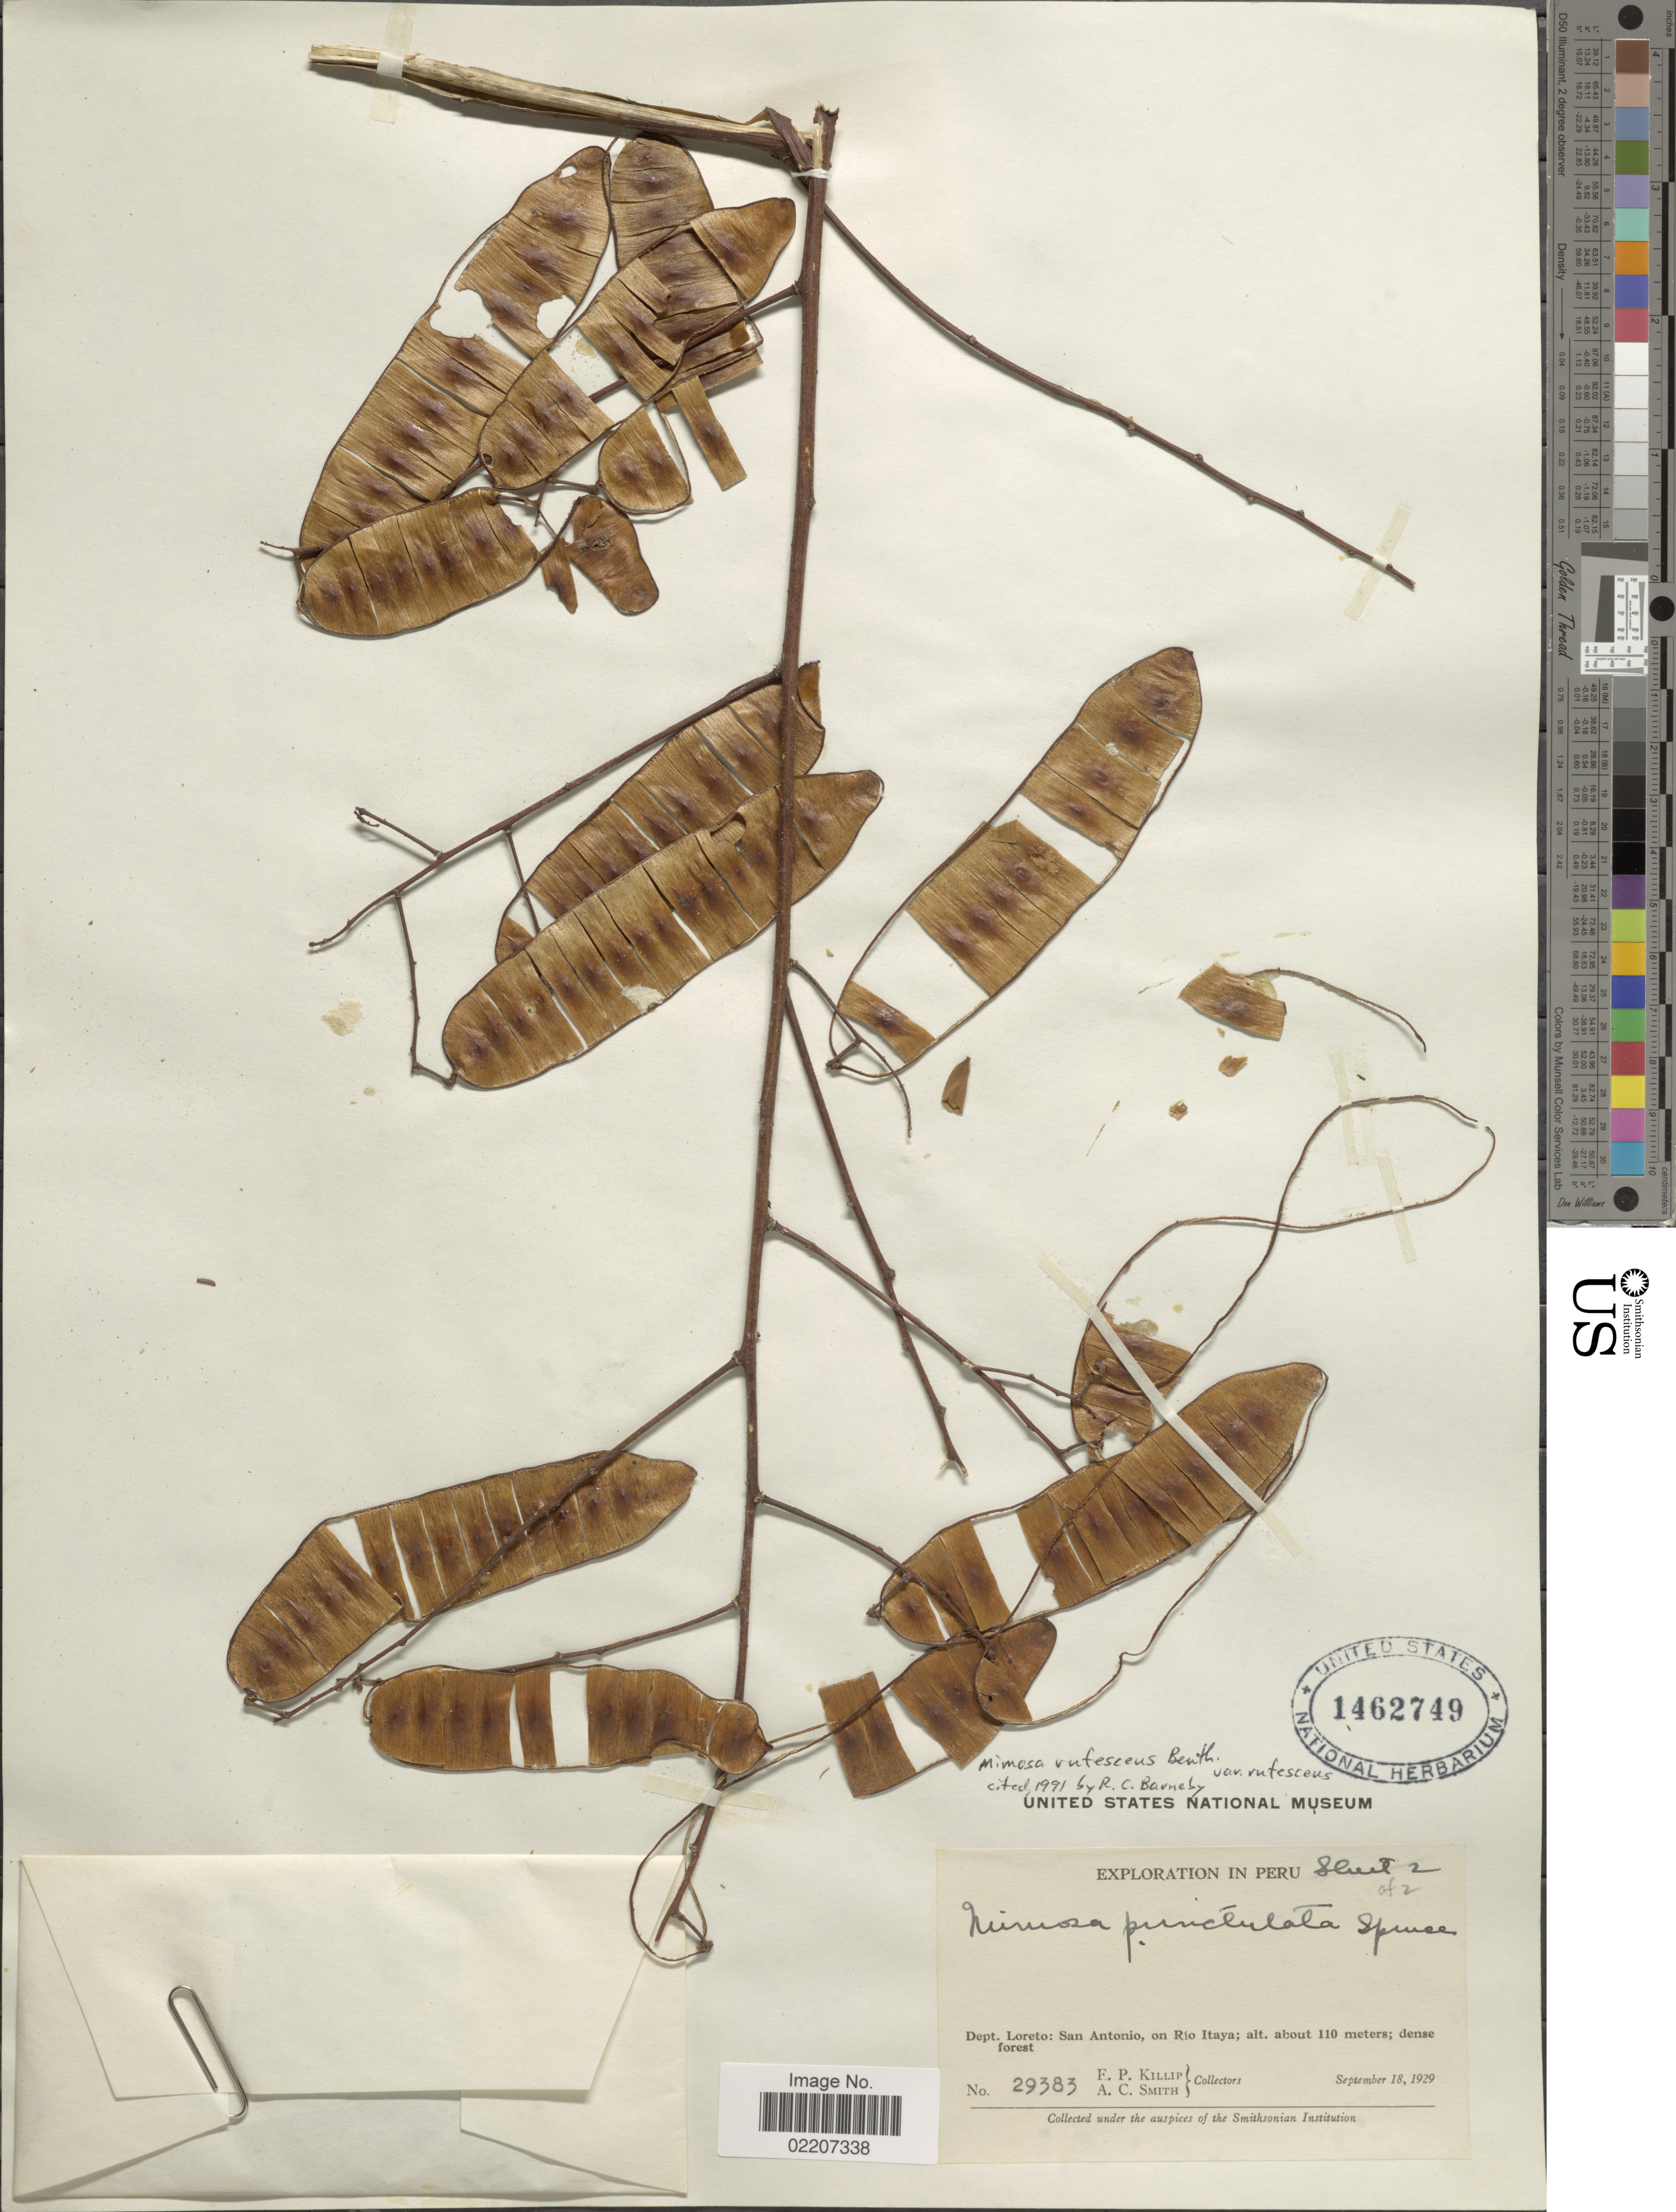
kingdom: Plantae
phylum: Tracheophyta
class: Magnoliopsida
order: Fabales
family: Fabaceae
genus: Mimosa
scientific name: Mimosa rufescens var. rufescens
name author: Benth.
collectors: E. P. Killip & A. C. Smith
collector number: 29383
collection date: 1929-09-19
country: Peru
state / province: Loreto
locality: Dept. Loreto: San Antonio, on Rio Itaya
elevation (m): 110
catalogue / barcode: US 1462749